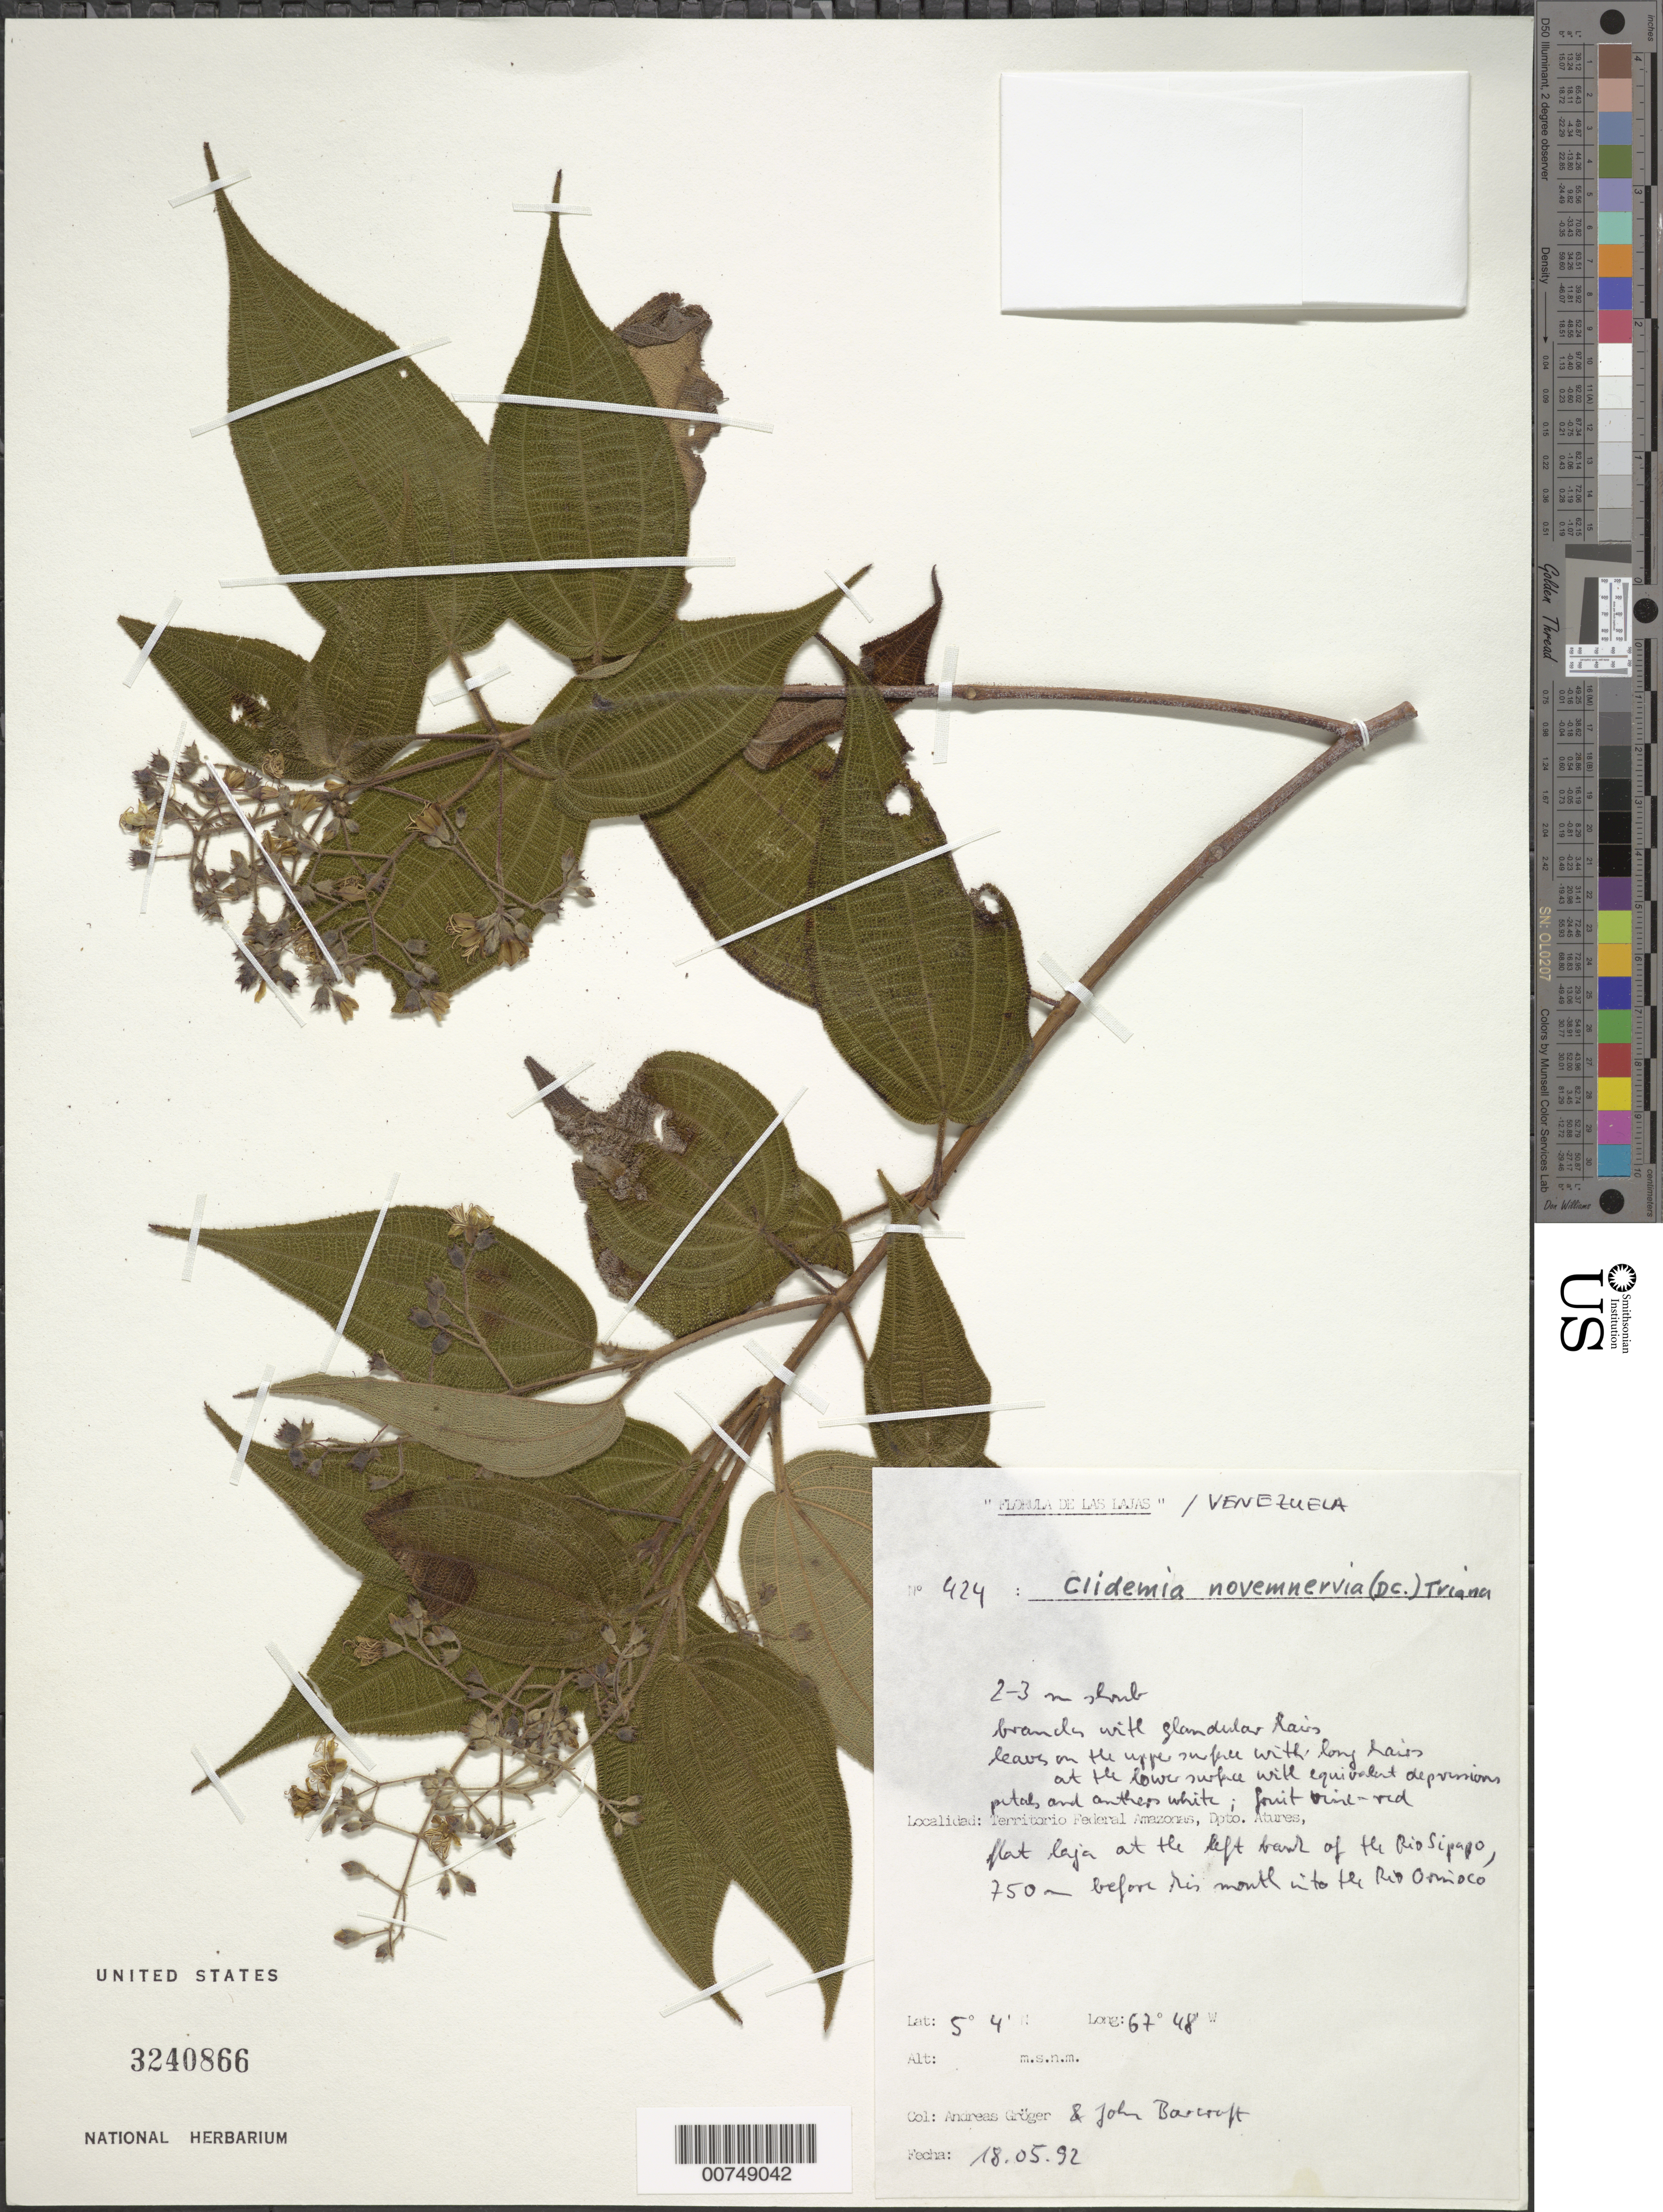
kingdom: Plantae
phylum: Tracheophyta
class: Magnoliopsida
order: Myrtales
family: Melastomataceae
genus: Clidemia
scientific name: Clidemia novemnervia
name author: (DC.) Triana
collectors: A. Gröger & J. Barcroft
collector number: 424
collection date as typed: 18-May-92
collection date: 1992-05-18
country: Venezuela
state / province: Amazonas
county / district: Atures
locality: Río Sipapo, left bank, 750 m before its mouth into the Río Orinoco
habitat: Flat laja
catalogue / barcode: US 3240866